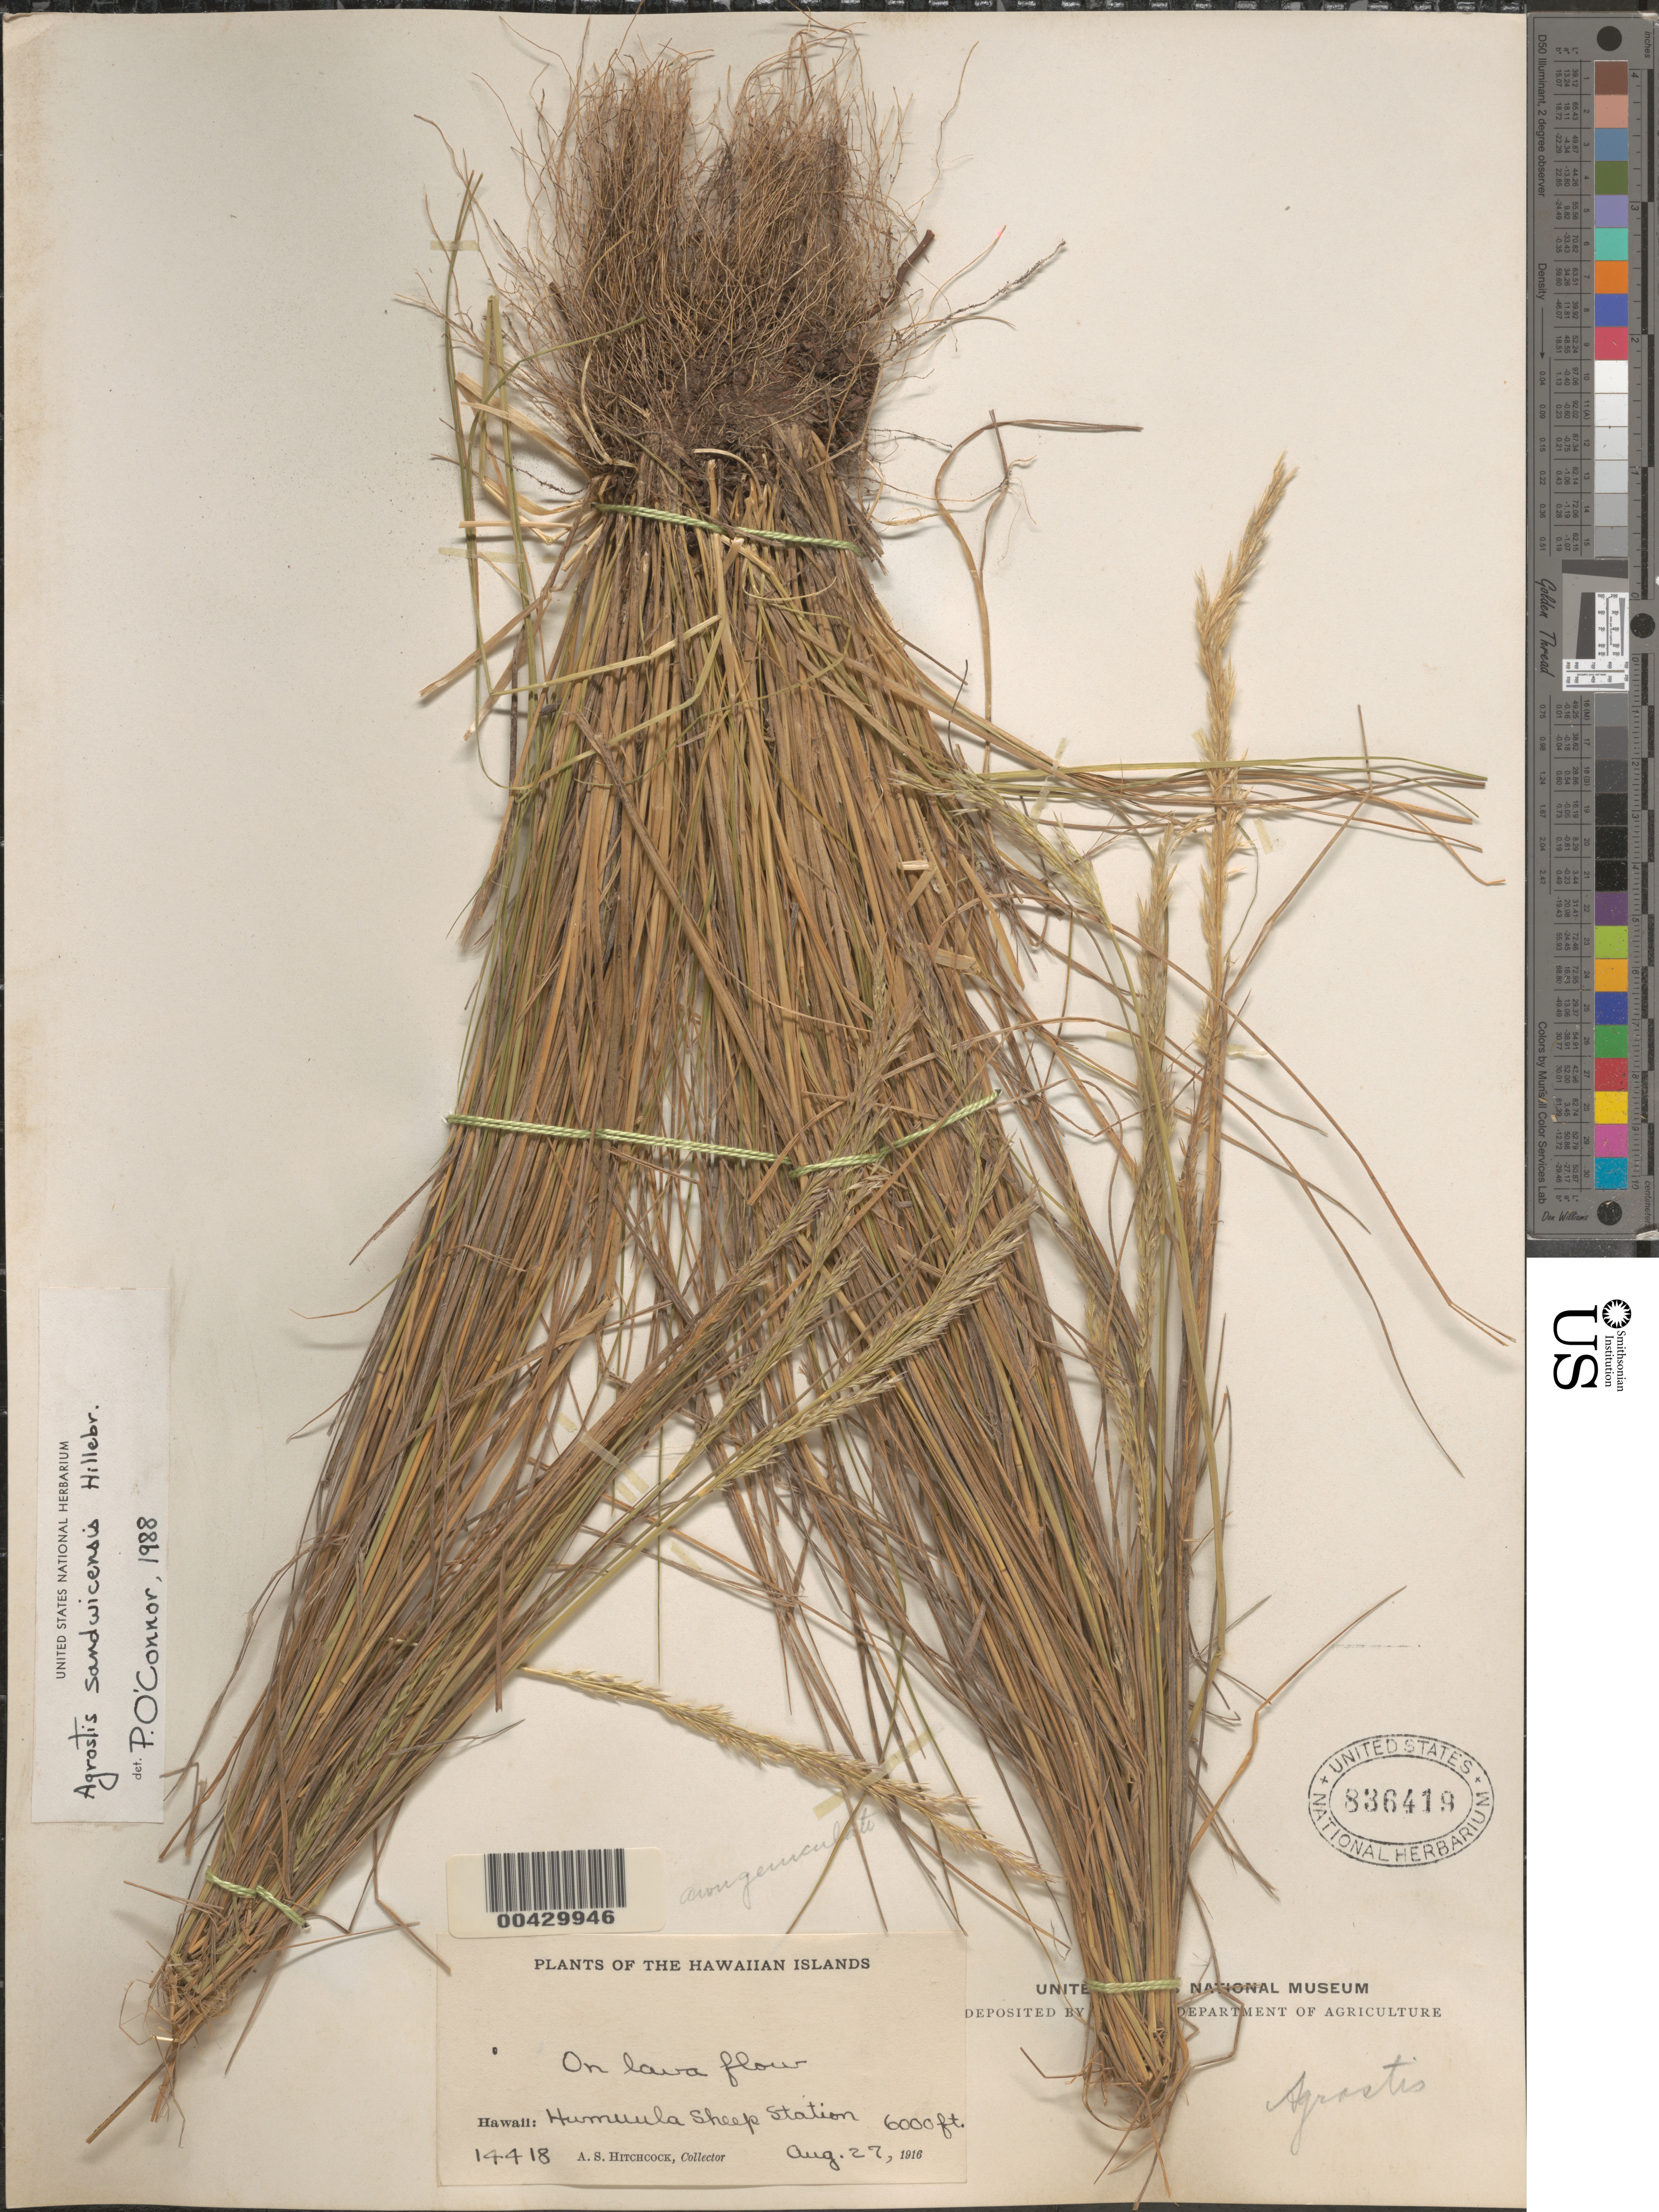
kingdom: Plantae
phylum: Tracheophyta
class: Liliopsida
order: Poales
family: Poaceae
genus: Agrostis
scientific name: Agrostis sandwicensis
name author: Hillebr.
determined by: O'Connor, P.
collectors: A. S. Hitchcock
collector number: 14418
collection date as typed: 27 Aug 1916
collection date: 1916-08-27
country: United States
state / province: Hawaii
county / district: Hawaii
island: Hawaii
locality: Humuula Sheep Station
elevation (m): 1829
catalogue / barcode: US 836419